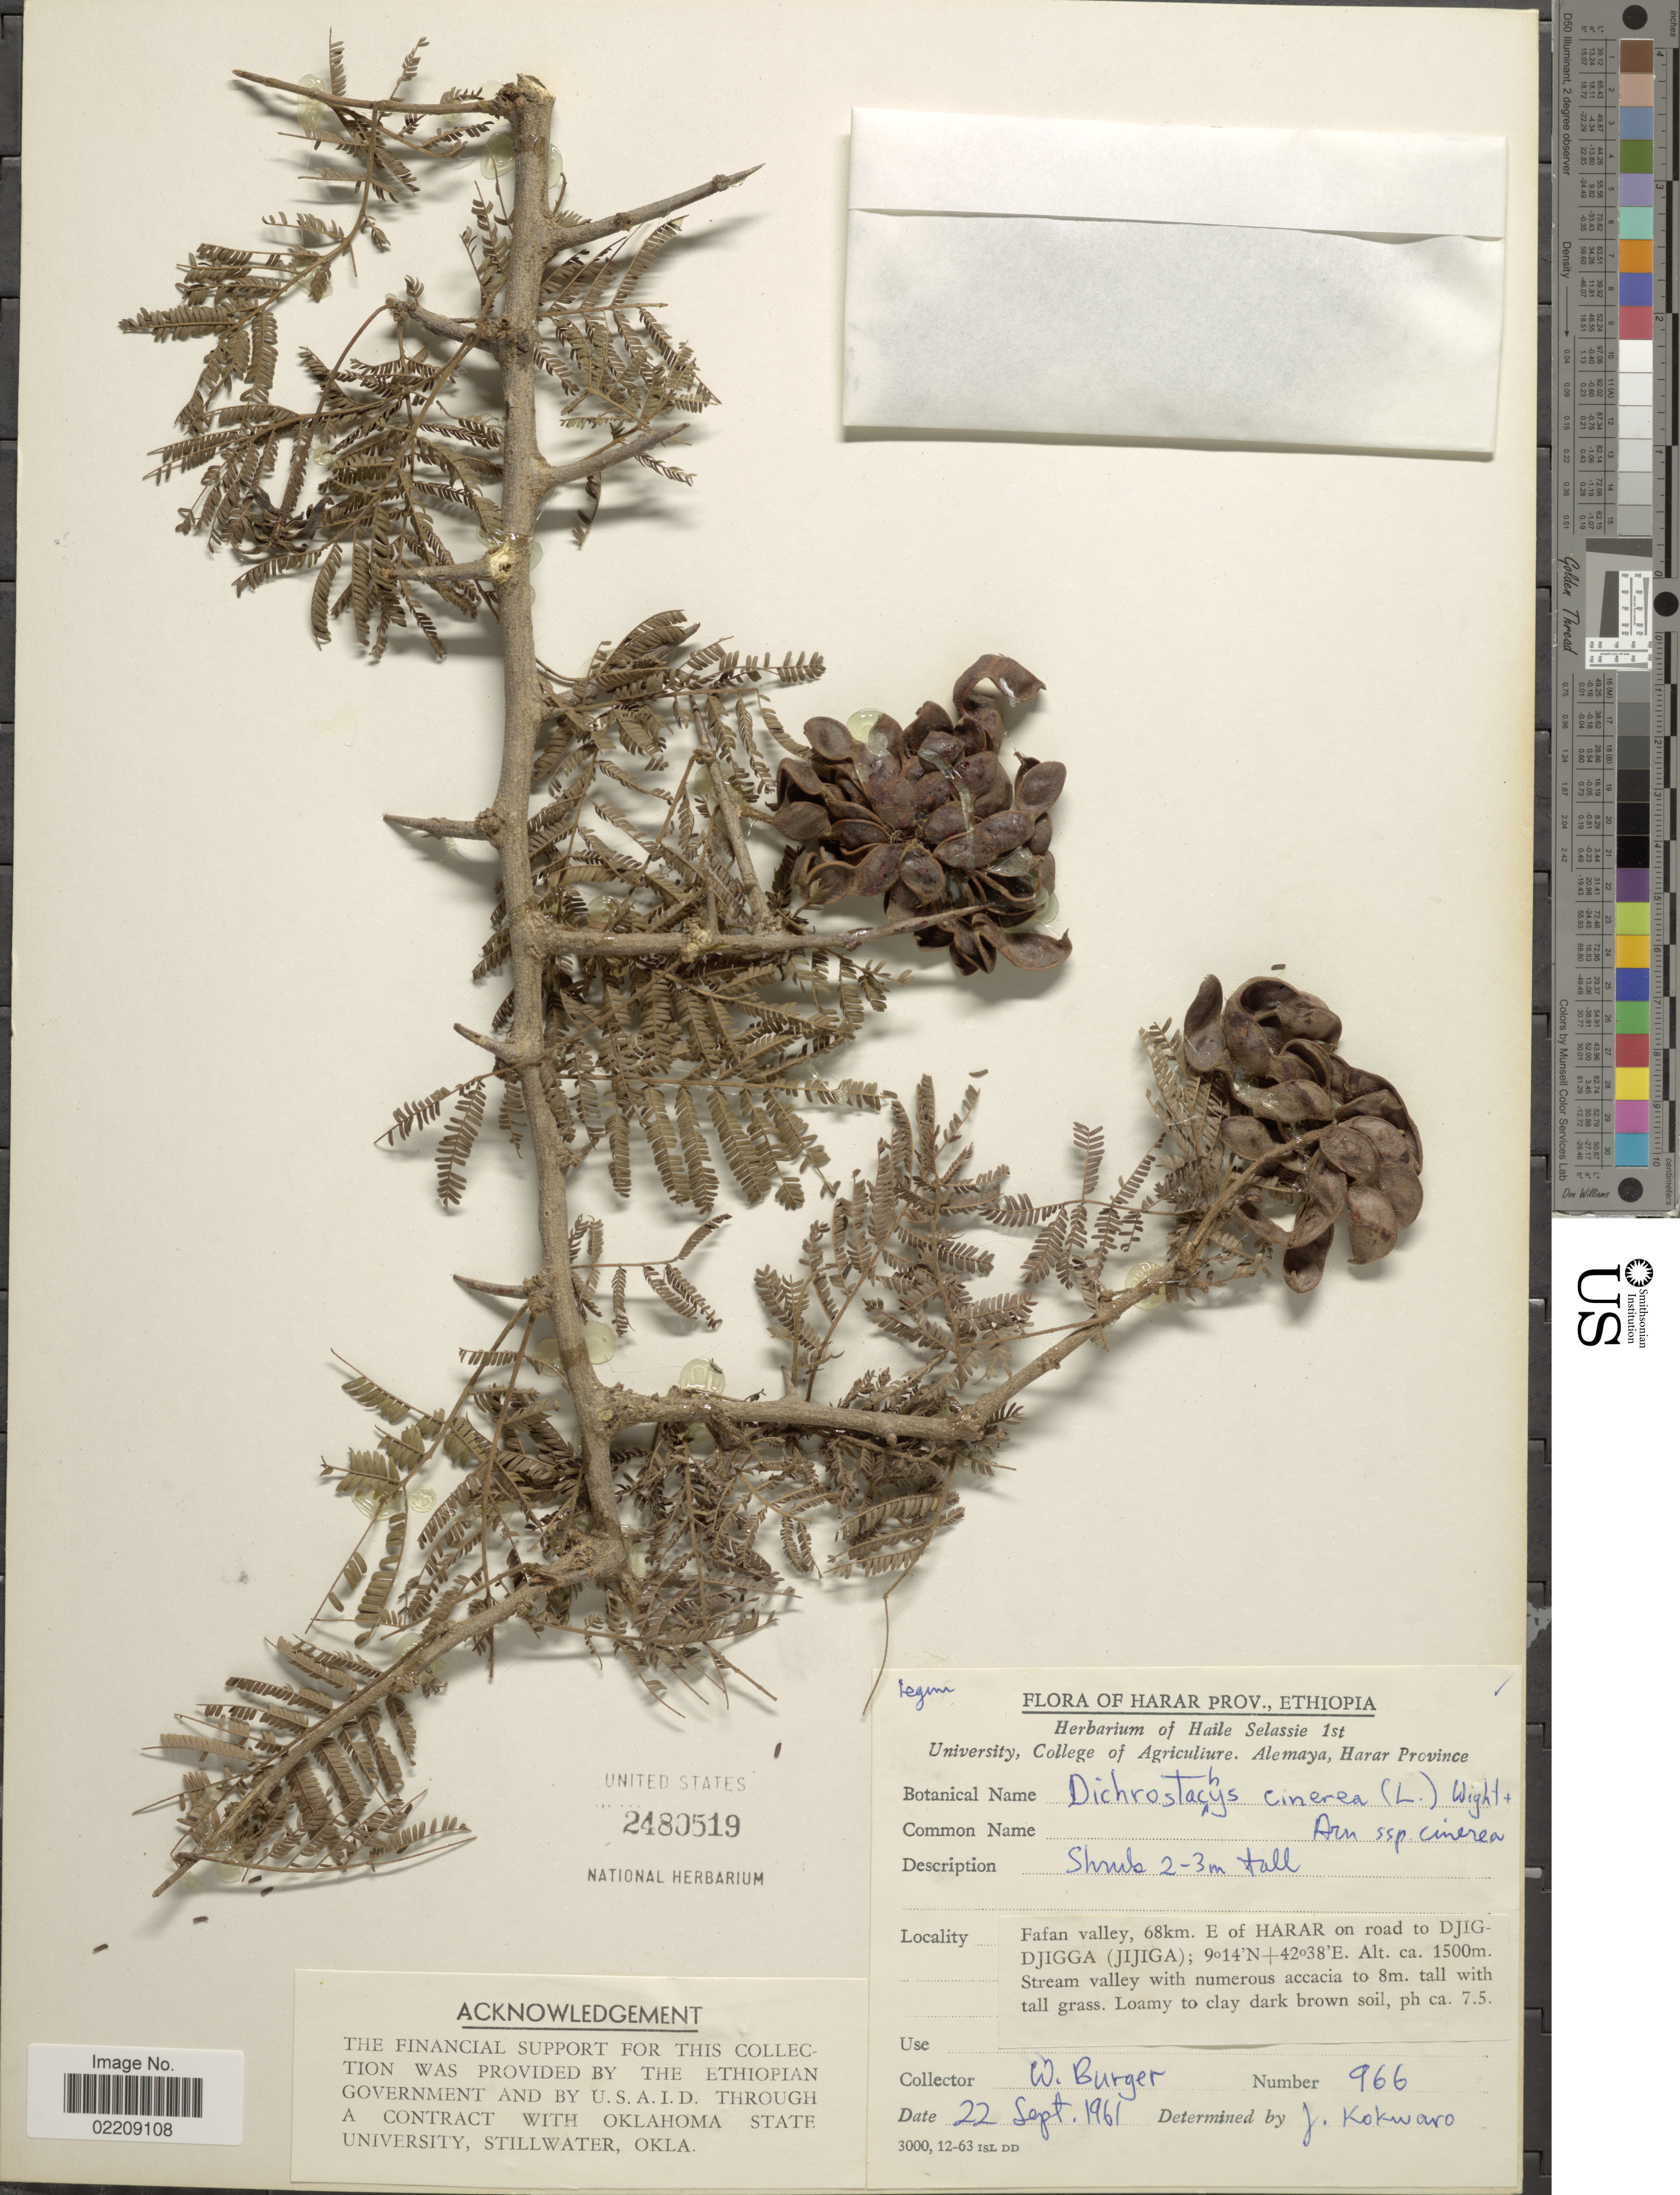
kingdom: Plantae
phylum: Tracheophyta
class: Magnoliopsida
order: Fabales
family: Fabaceae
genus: Dichrostachys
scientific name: Dichrostachys cinerea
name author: (L.) Wight & Arn.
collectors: W. Burger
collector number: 966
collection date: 1961-09-22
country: Ethiopia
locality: Harar Prov., Fafan valley, 68km. E of Harar on road to Djig-Djigga (Jijiga)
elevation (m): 1500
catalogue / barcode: US 2480519